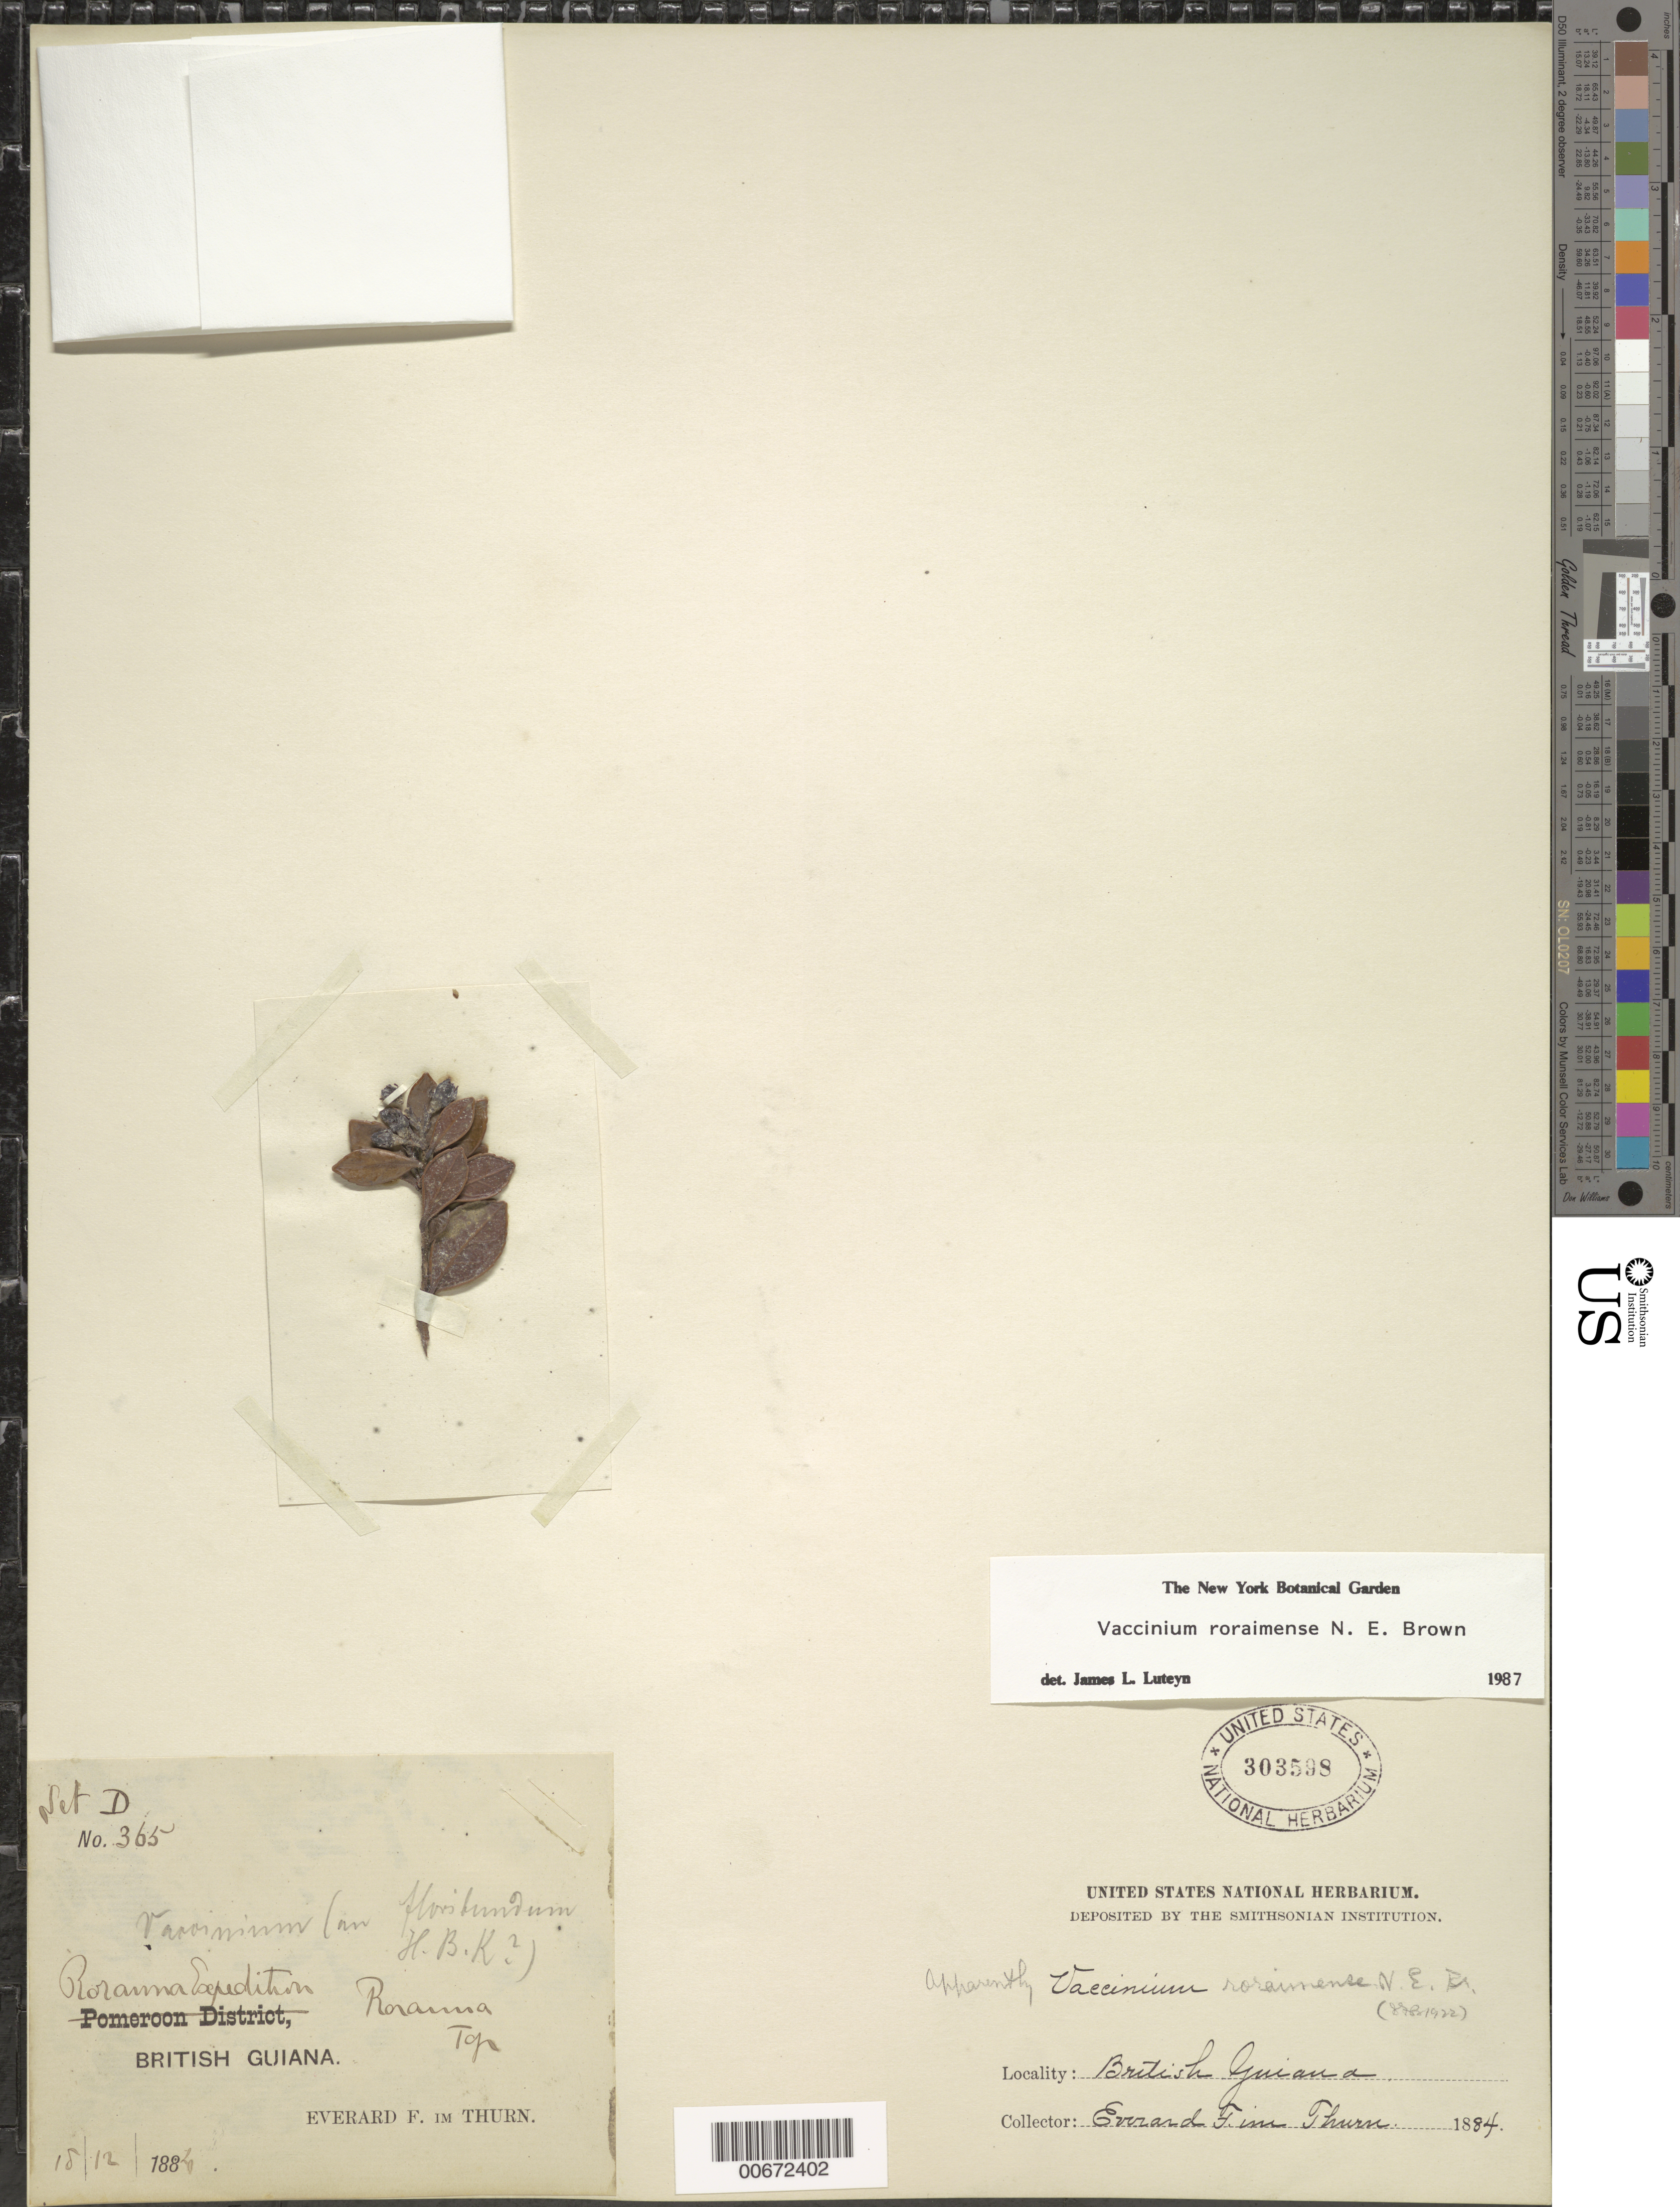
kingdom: Plantae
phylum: Tracheophyta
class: Magnoliopsida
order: Ericales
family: Ericaceae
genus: Vaccinium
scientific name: Vaccinium roraimense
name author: N.E. Br.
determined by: Luteyn, J. L.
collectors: E. F. im Thurn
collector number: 365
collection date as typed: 18 December 1884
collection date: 1884-12-18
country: Guyana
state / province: Cuyuni-Mazaruni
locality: Mt. Roraima, summit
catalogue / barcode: US 303598